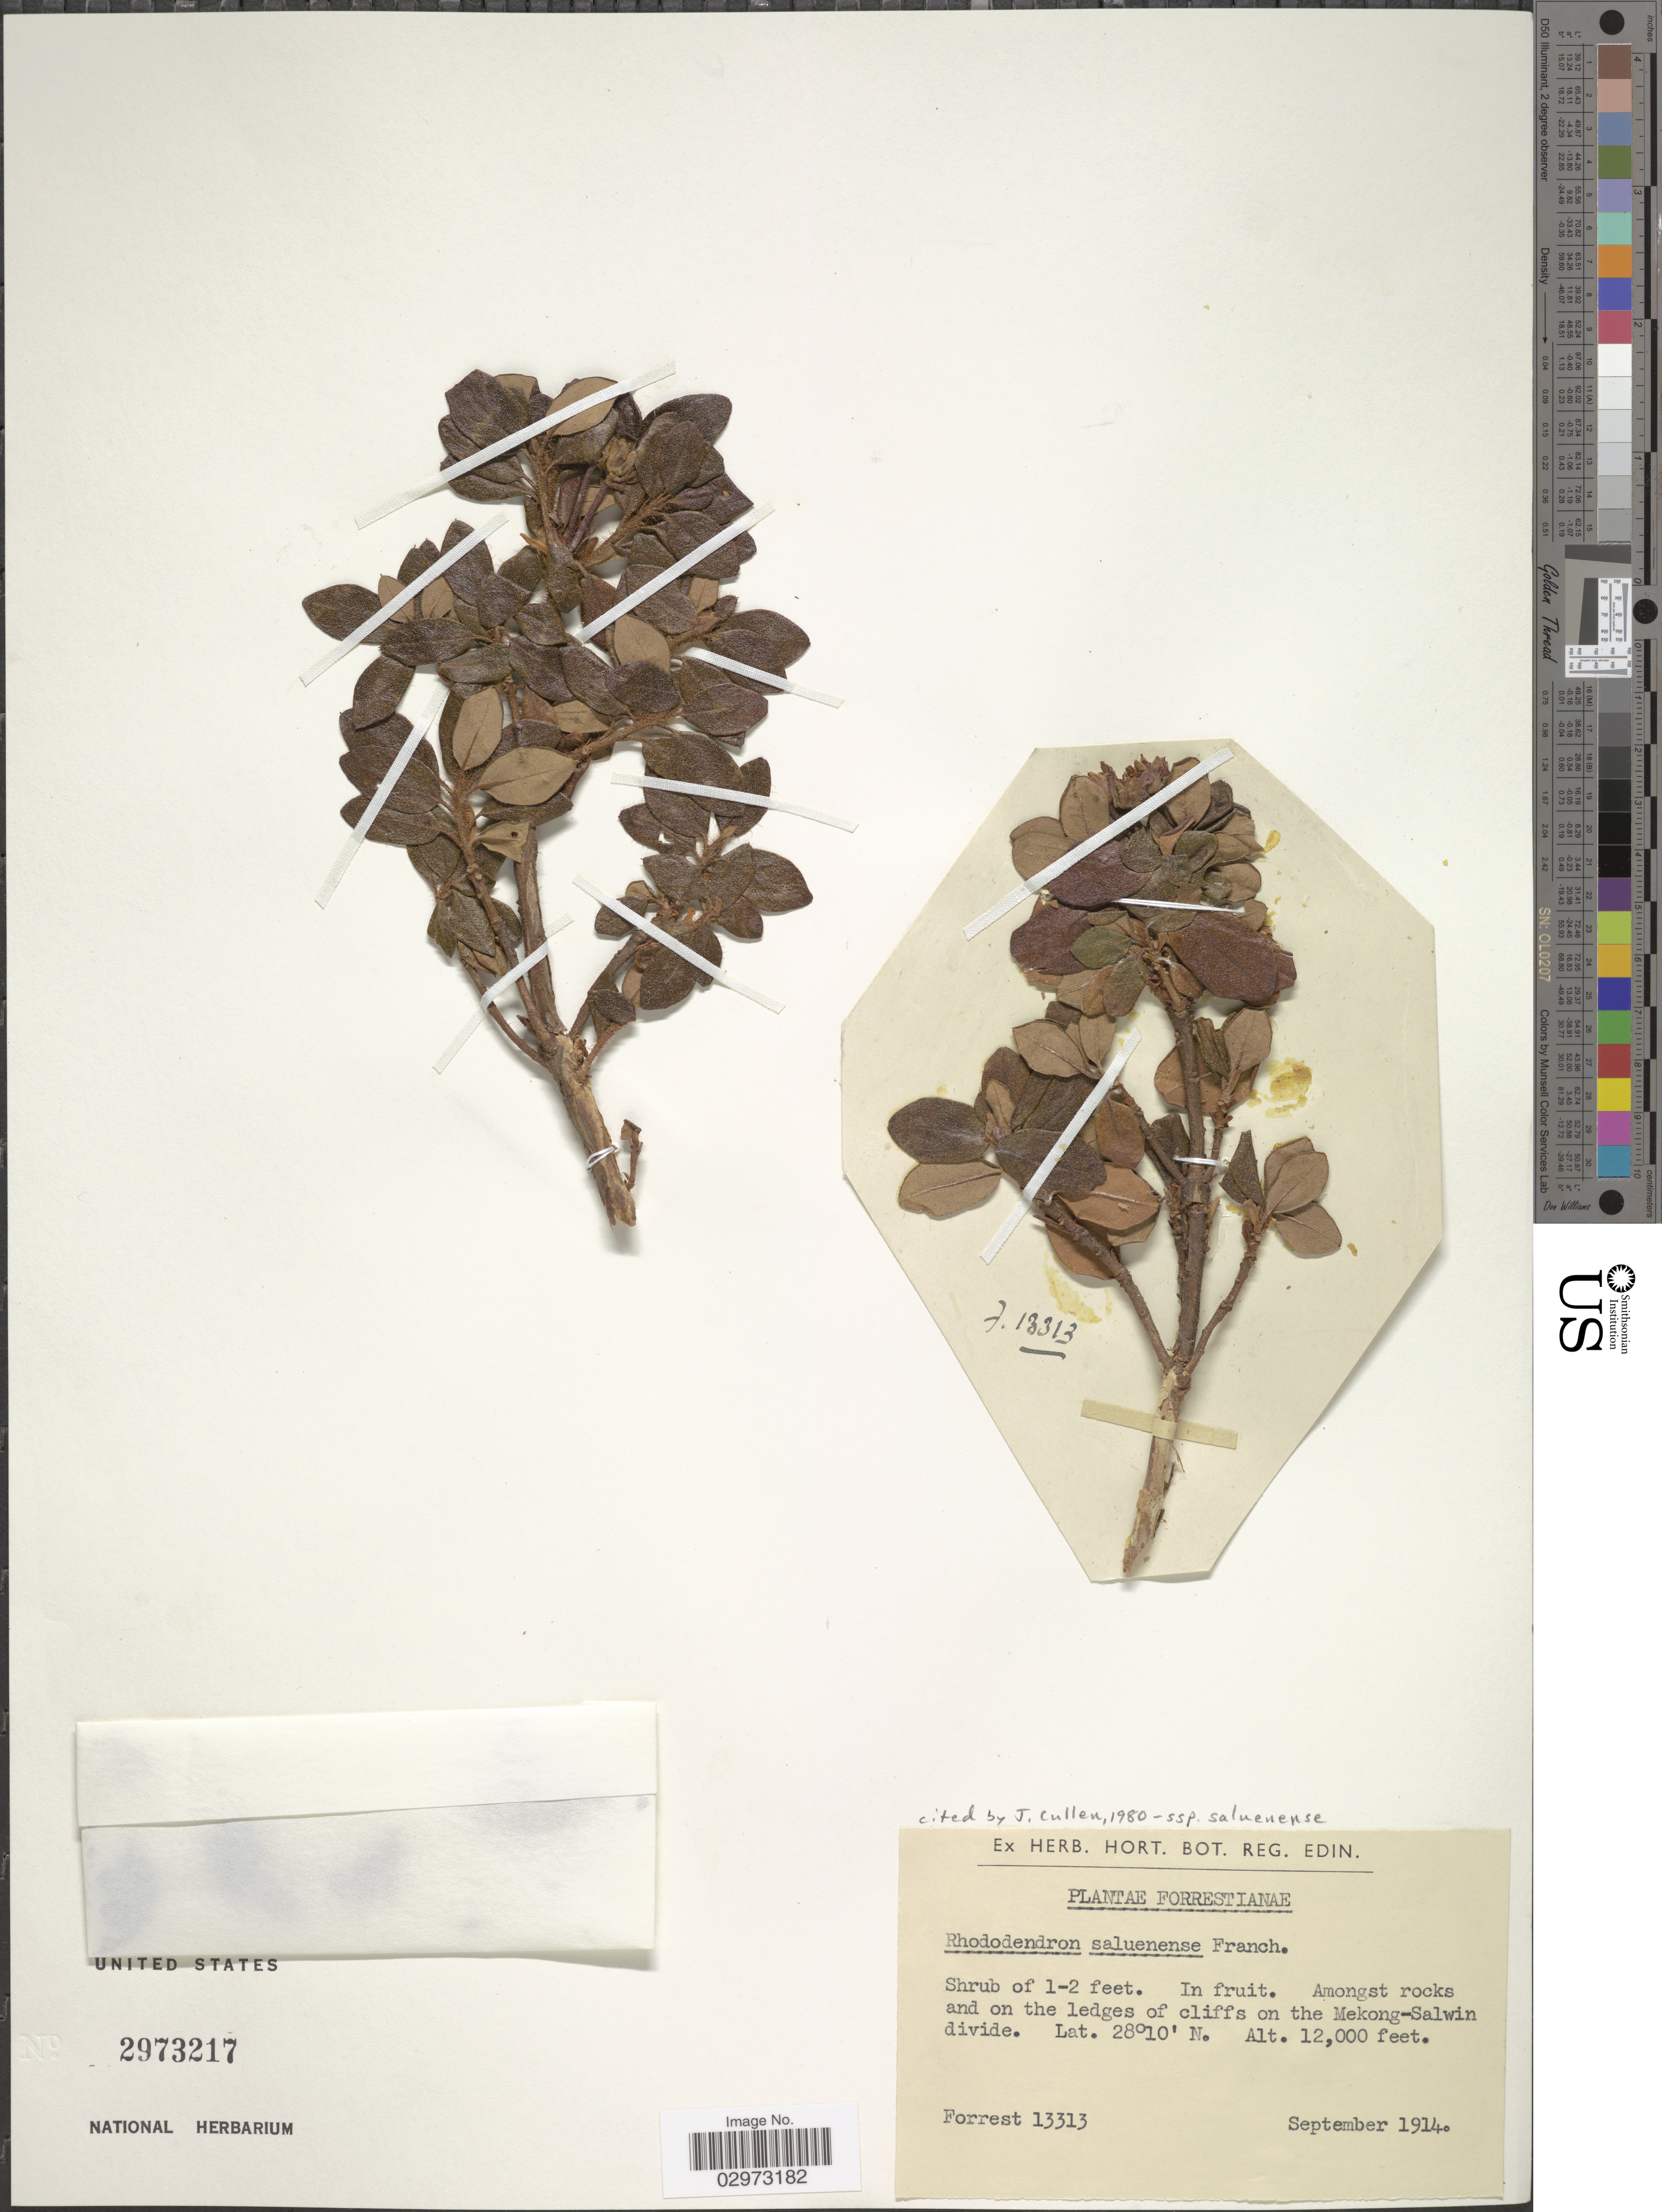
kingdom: Plantae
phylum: Tracheophyta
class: Magnoliopsida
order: Ericales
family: Ericaceae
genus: Rhododendron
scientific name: Rhododendron saluenense subsp. saluenense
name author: Franch.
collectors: -. Forrest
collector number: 13313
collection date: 1914-09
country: China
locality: Amongst rocks and on the ledges of cliffs on the Mekong-Salwin divide.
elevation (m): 3658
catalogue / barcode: US 2973217